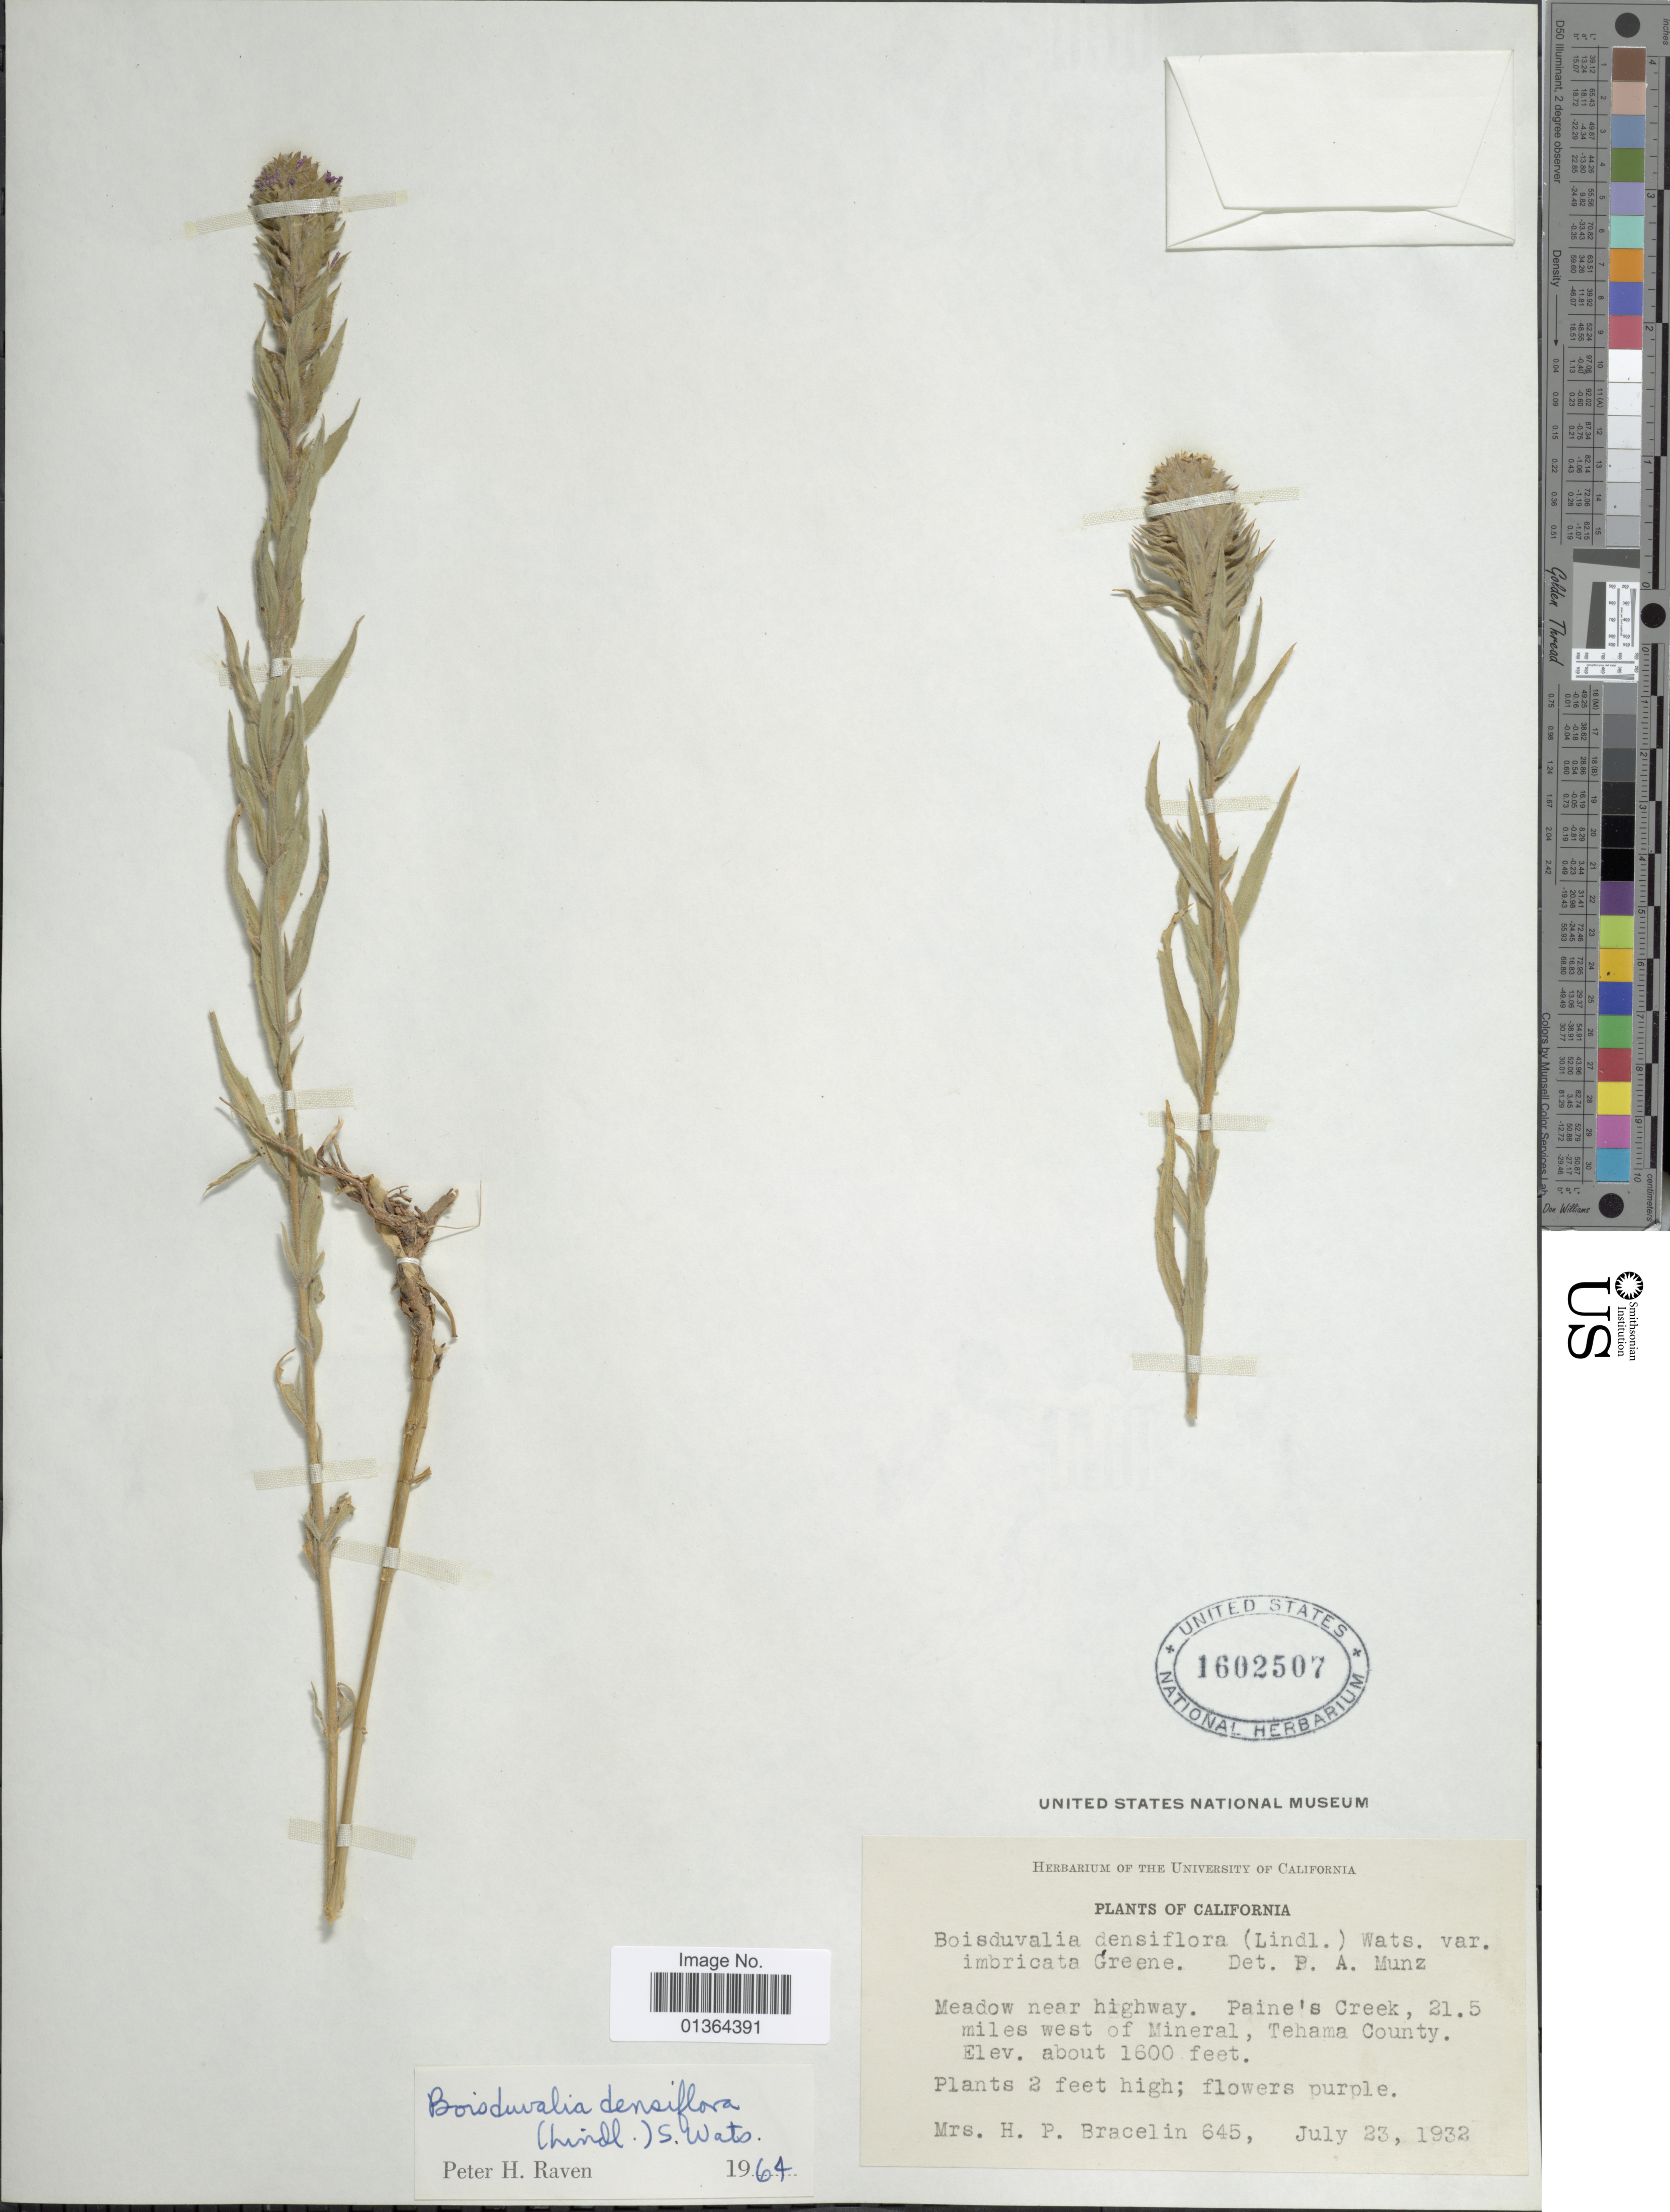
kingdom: Plantae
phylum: Tracheophyta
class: Magnoliopsida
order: Myrtales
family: Onagraceae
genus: Epilobium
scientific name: Epilobium densiflorum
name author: (Lindl.) Hoch & P.H. Raven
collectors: H. Bracelin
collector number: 645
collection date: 1932-07-23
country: United States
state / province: California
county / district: Tehama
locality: Meadow near highway, Paine's Creek, 21.5 miles west of Mineral, Tehama County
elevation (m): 488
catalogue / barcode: US 1602507